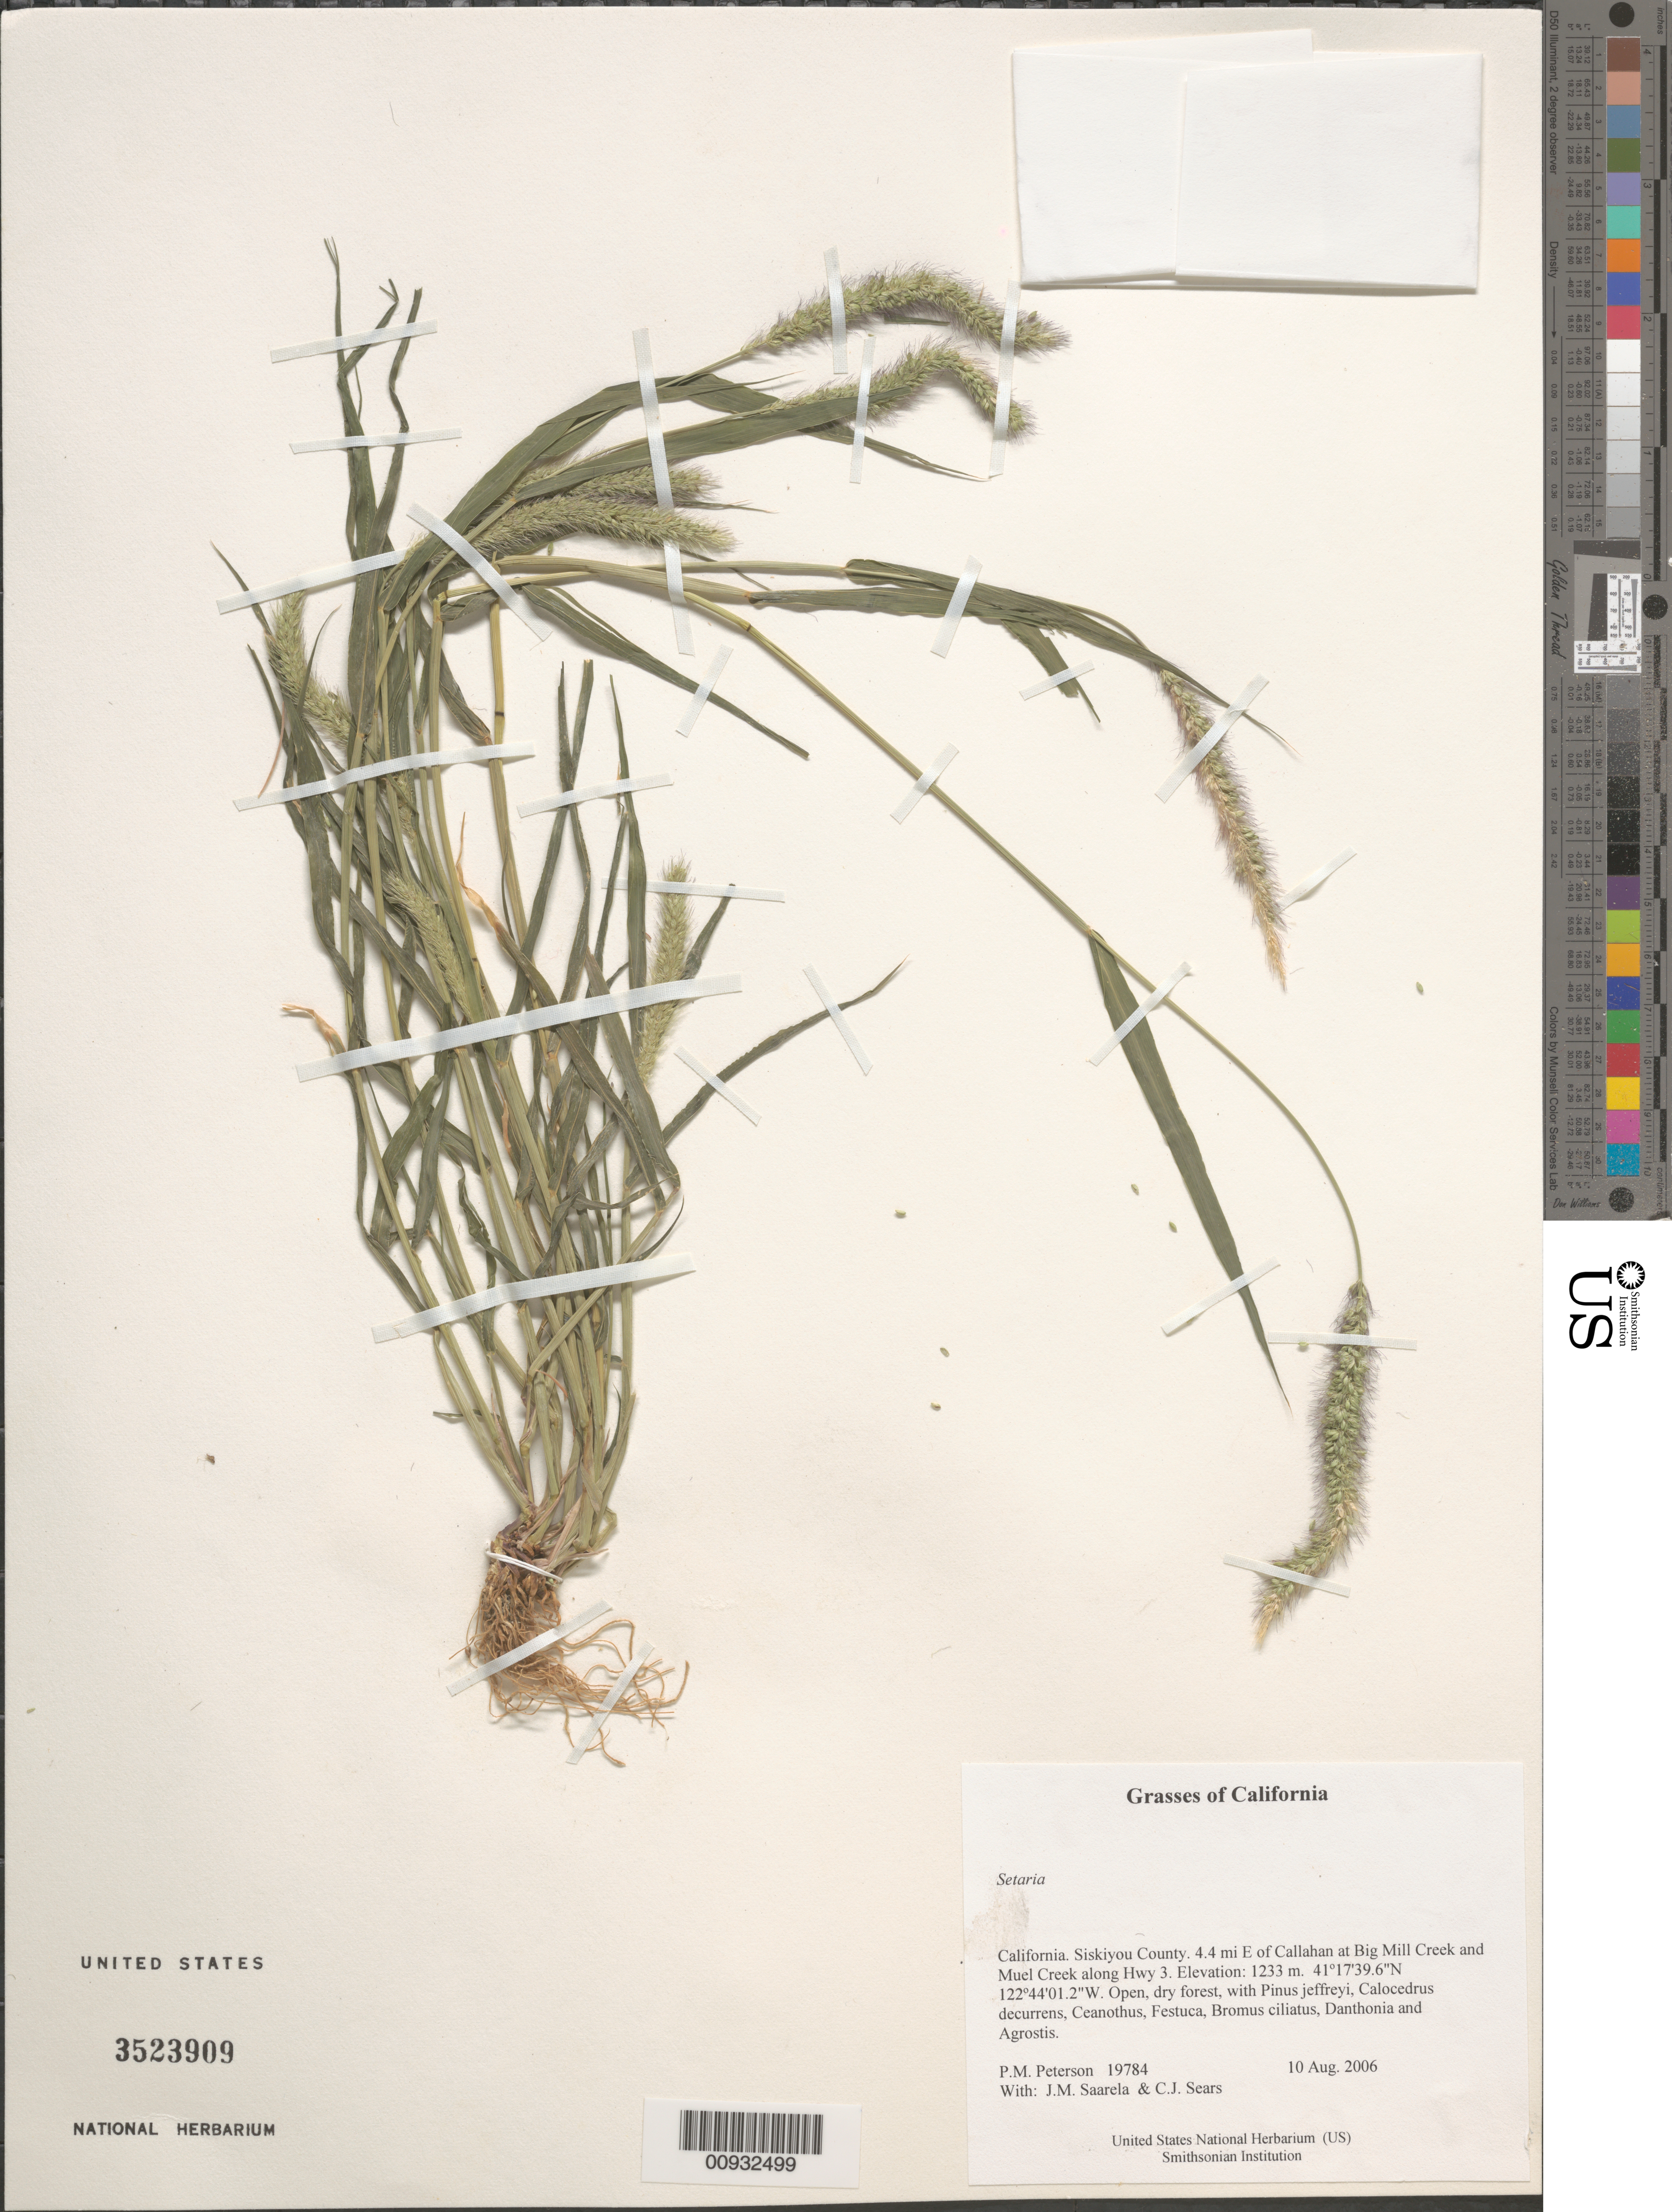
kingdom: Plantae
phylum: Tracheophyta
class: Liliopsida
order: Poales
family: Poaceae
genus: Setaria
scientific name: Setaria sp.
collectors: P. M. Peterson, J. Saarela & C. Sears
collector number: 19784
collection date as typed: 10 Aug 2006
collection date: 2006-08-10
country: United States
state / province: California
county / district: Siskiyou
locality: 4.4 mi E of Callahan at Big Mill Creek and Muel Creek along Hwy 3.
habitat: Open, dry forest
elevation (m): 1233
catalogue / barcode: US 3523909